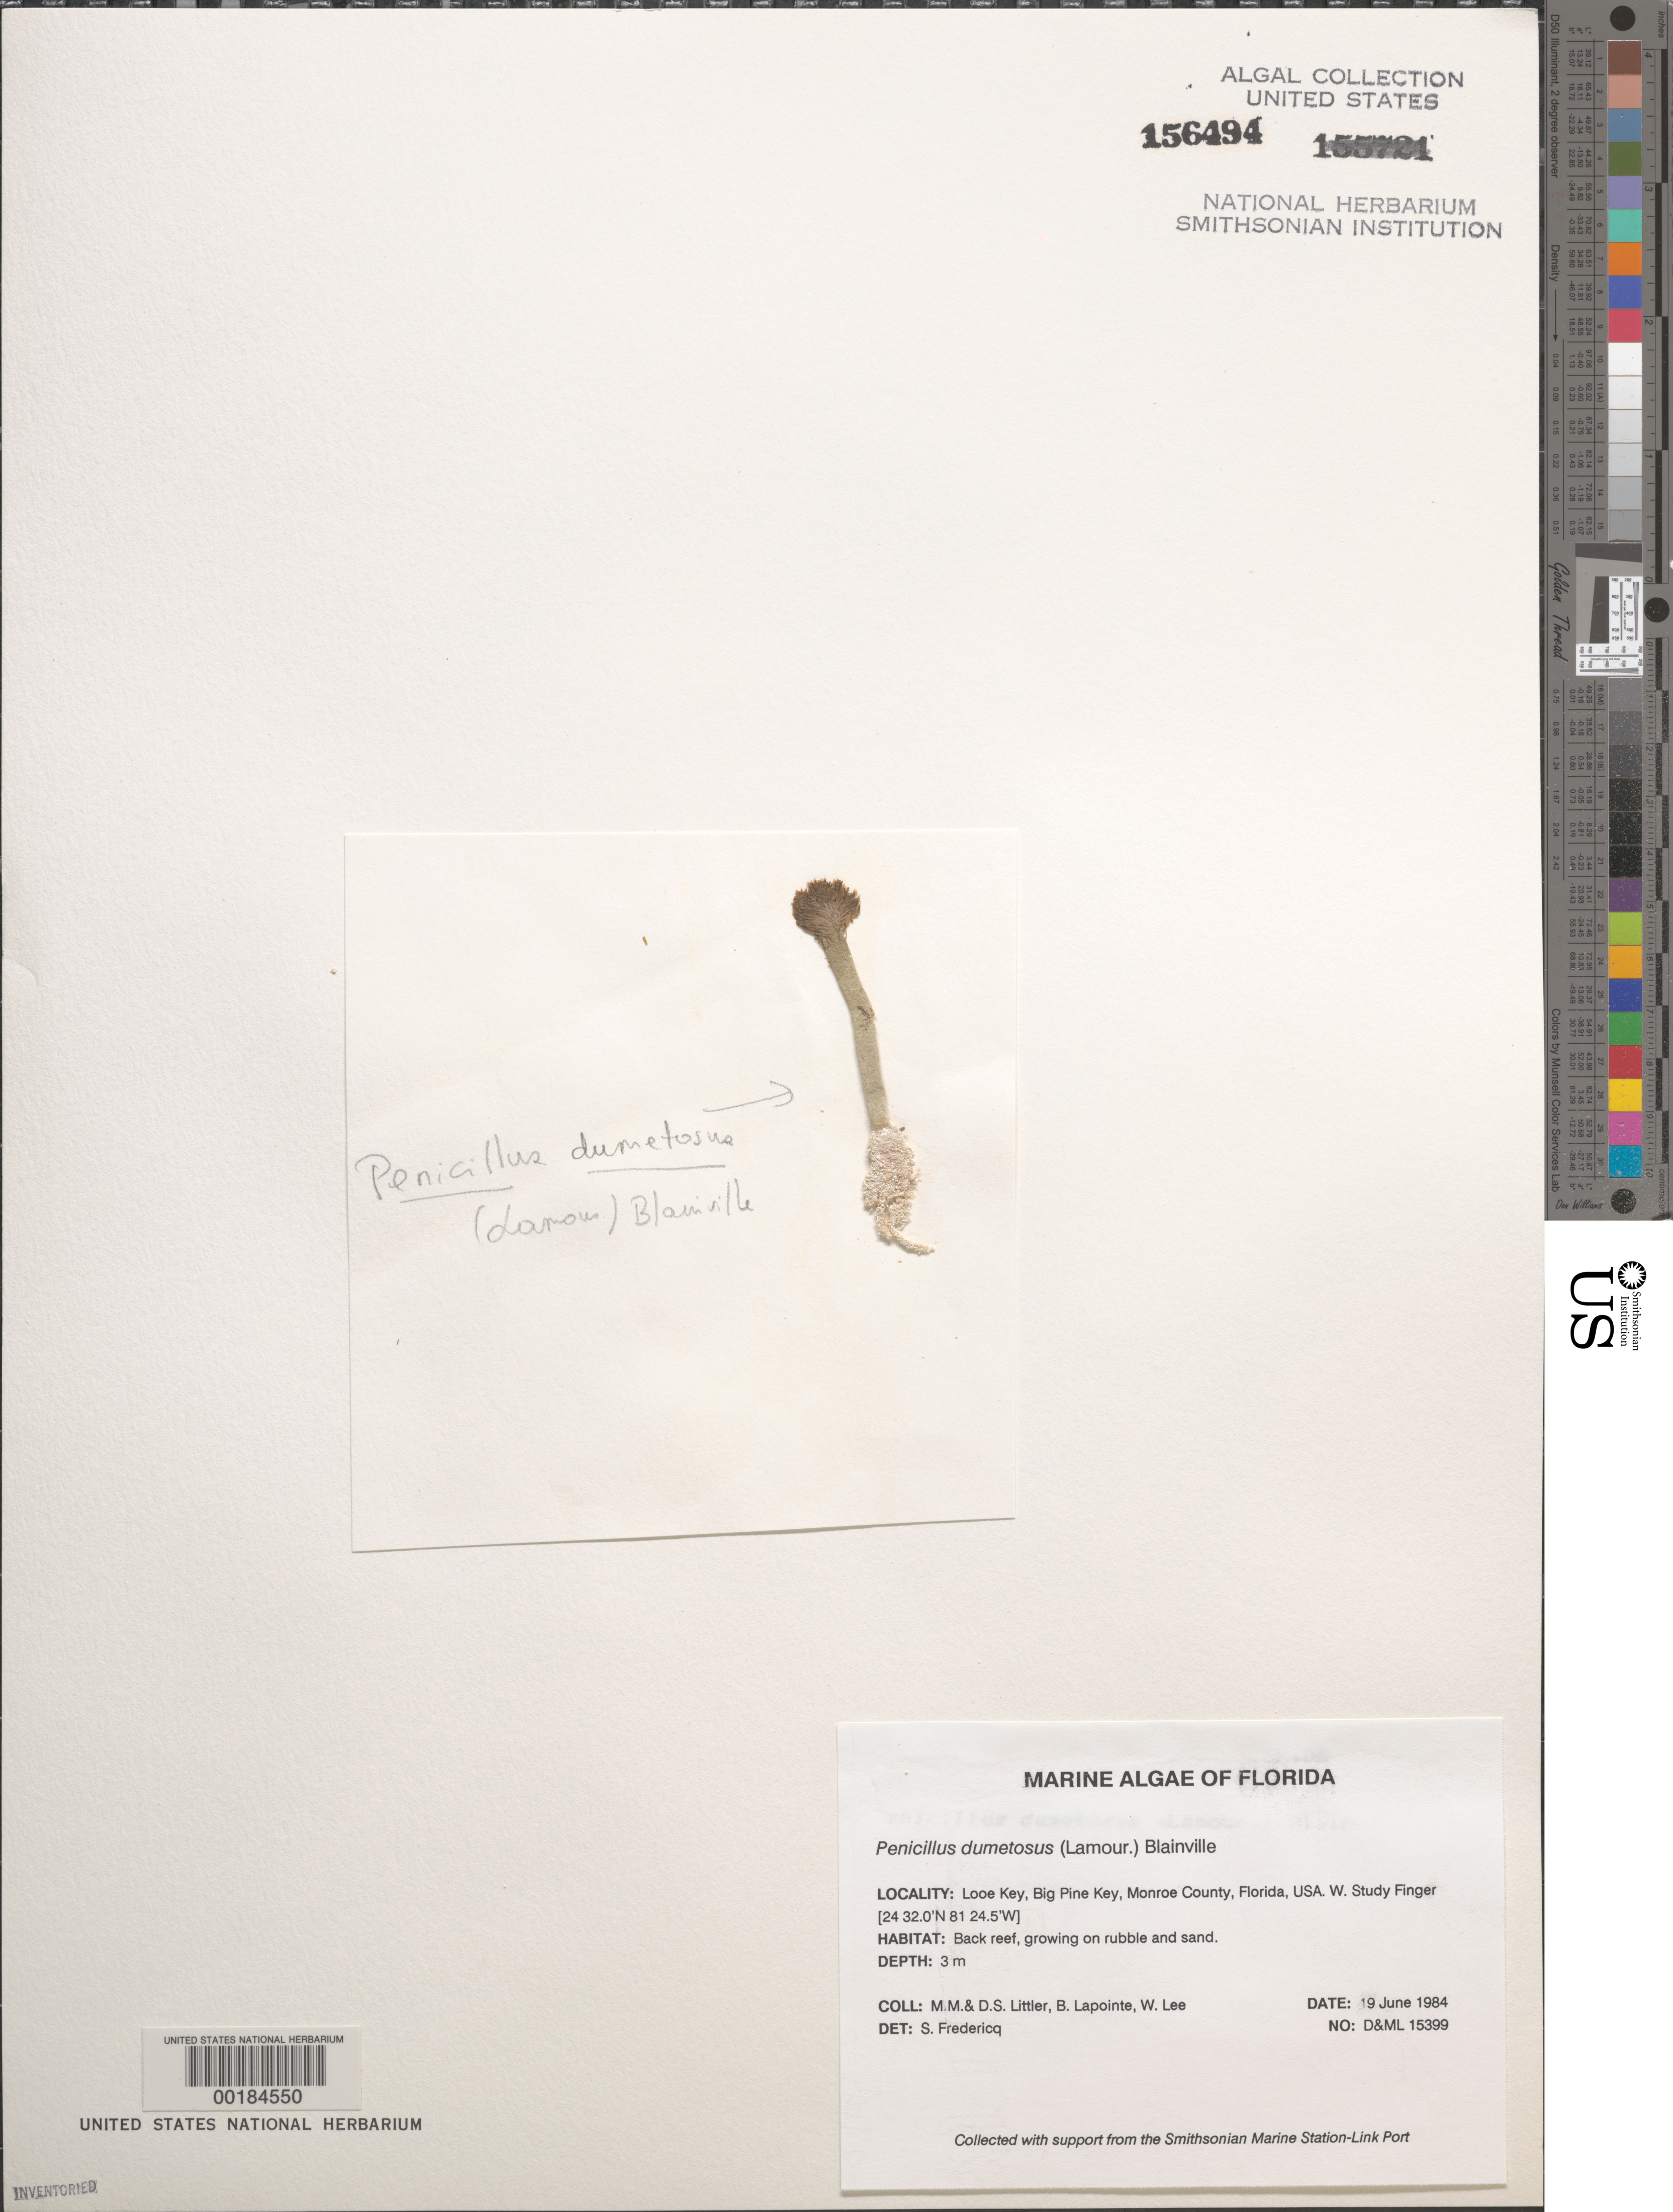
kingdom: Plantae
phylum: Chlorophyta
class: Ulvophyceae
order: Bryopsidales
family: Udoteaceae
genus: Penicillus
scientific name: Penicillus dumetosus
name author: (J.V.Lamouroux) Blainville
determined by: Fredericq, S.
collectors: M. M. Littler, D. S. Littler, B. Lapointe & W. Lee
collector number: D&ML 15399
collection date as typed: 19 Jun 1984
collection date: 1984-06-19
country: United States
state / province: Florida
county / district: Monroe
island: Looe Key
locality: Looe Key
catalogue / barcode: US 156494